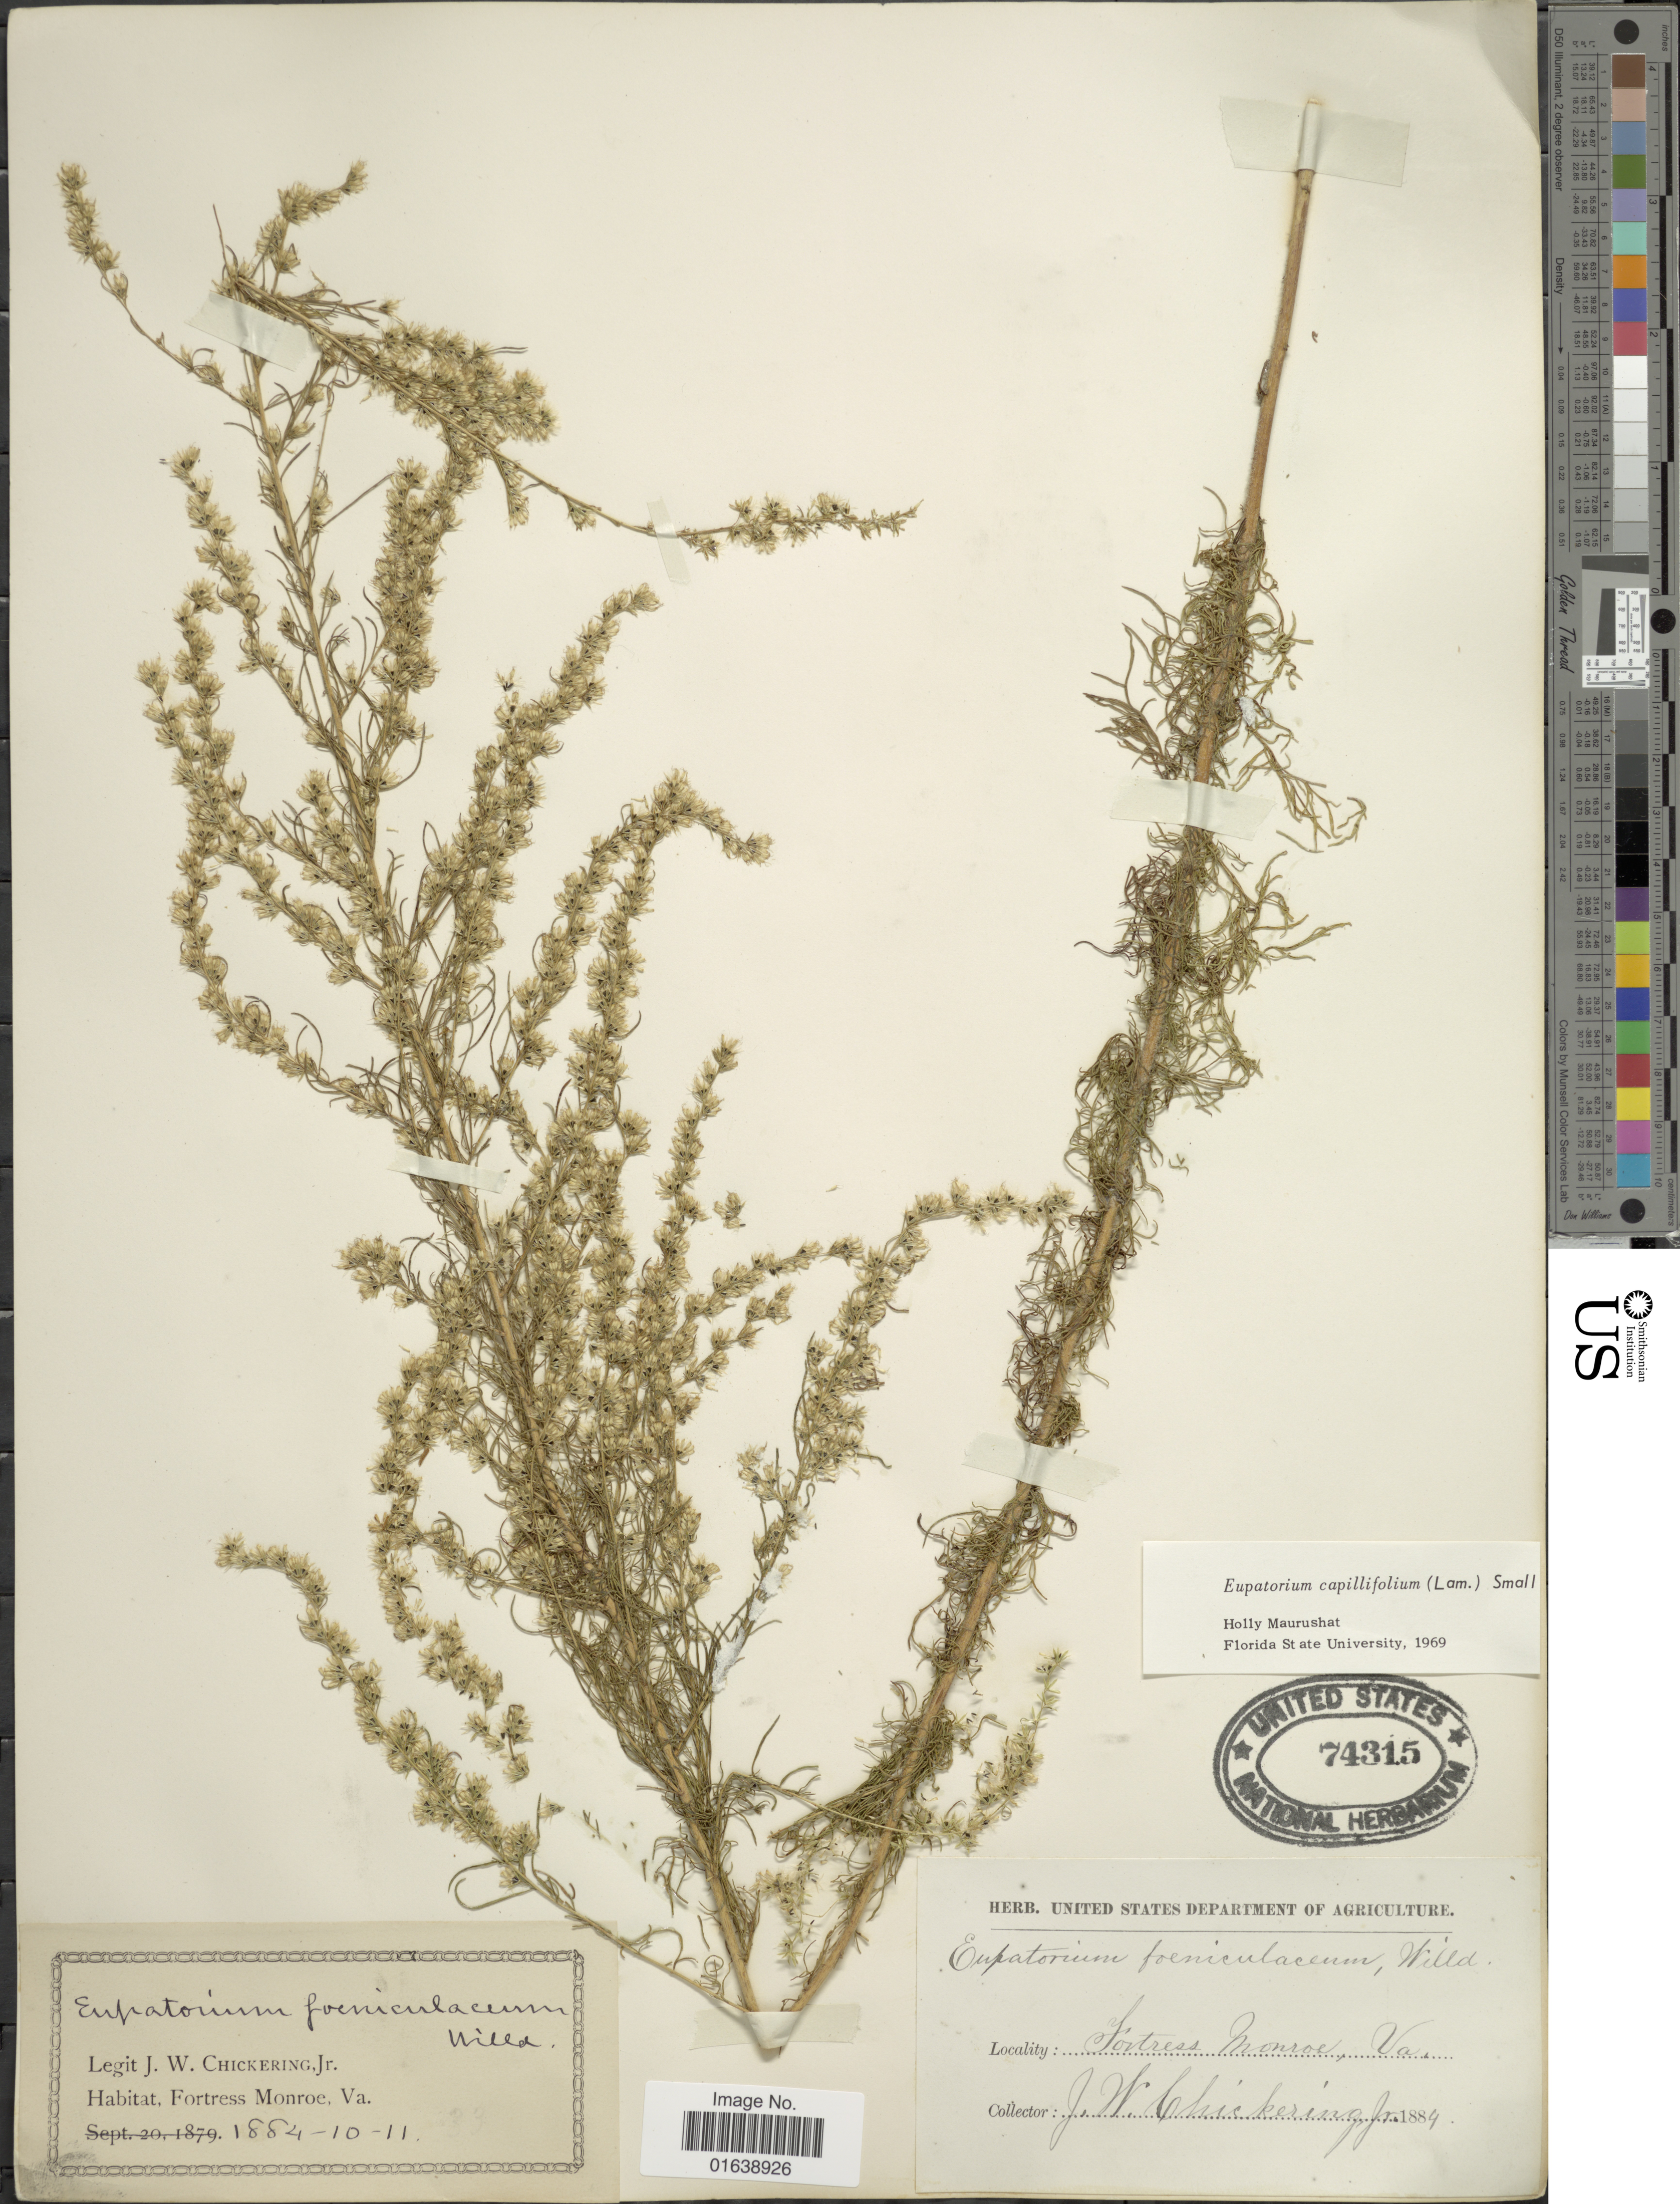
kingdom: Plantae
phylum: Tracheophyta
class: Magnoliopsida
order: Asterales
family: Asteraceae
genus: Eupatorium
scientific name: Eupatorium capillifolium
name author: (Lam.) Small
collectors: J. Chickering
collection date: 1884-11-10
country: United States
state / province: Virginia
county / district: City of Hampton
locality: Fortress Monroe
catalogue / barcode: US 74315